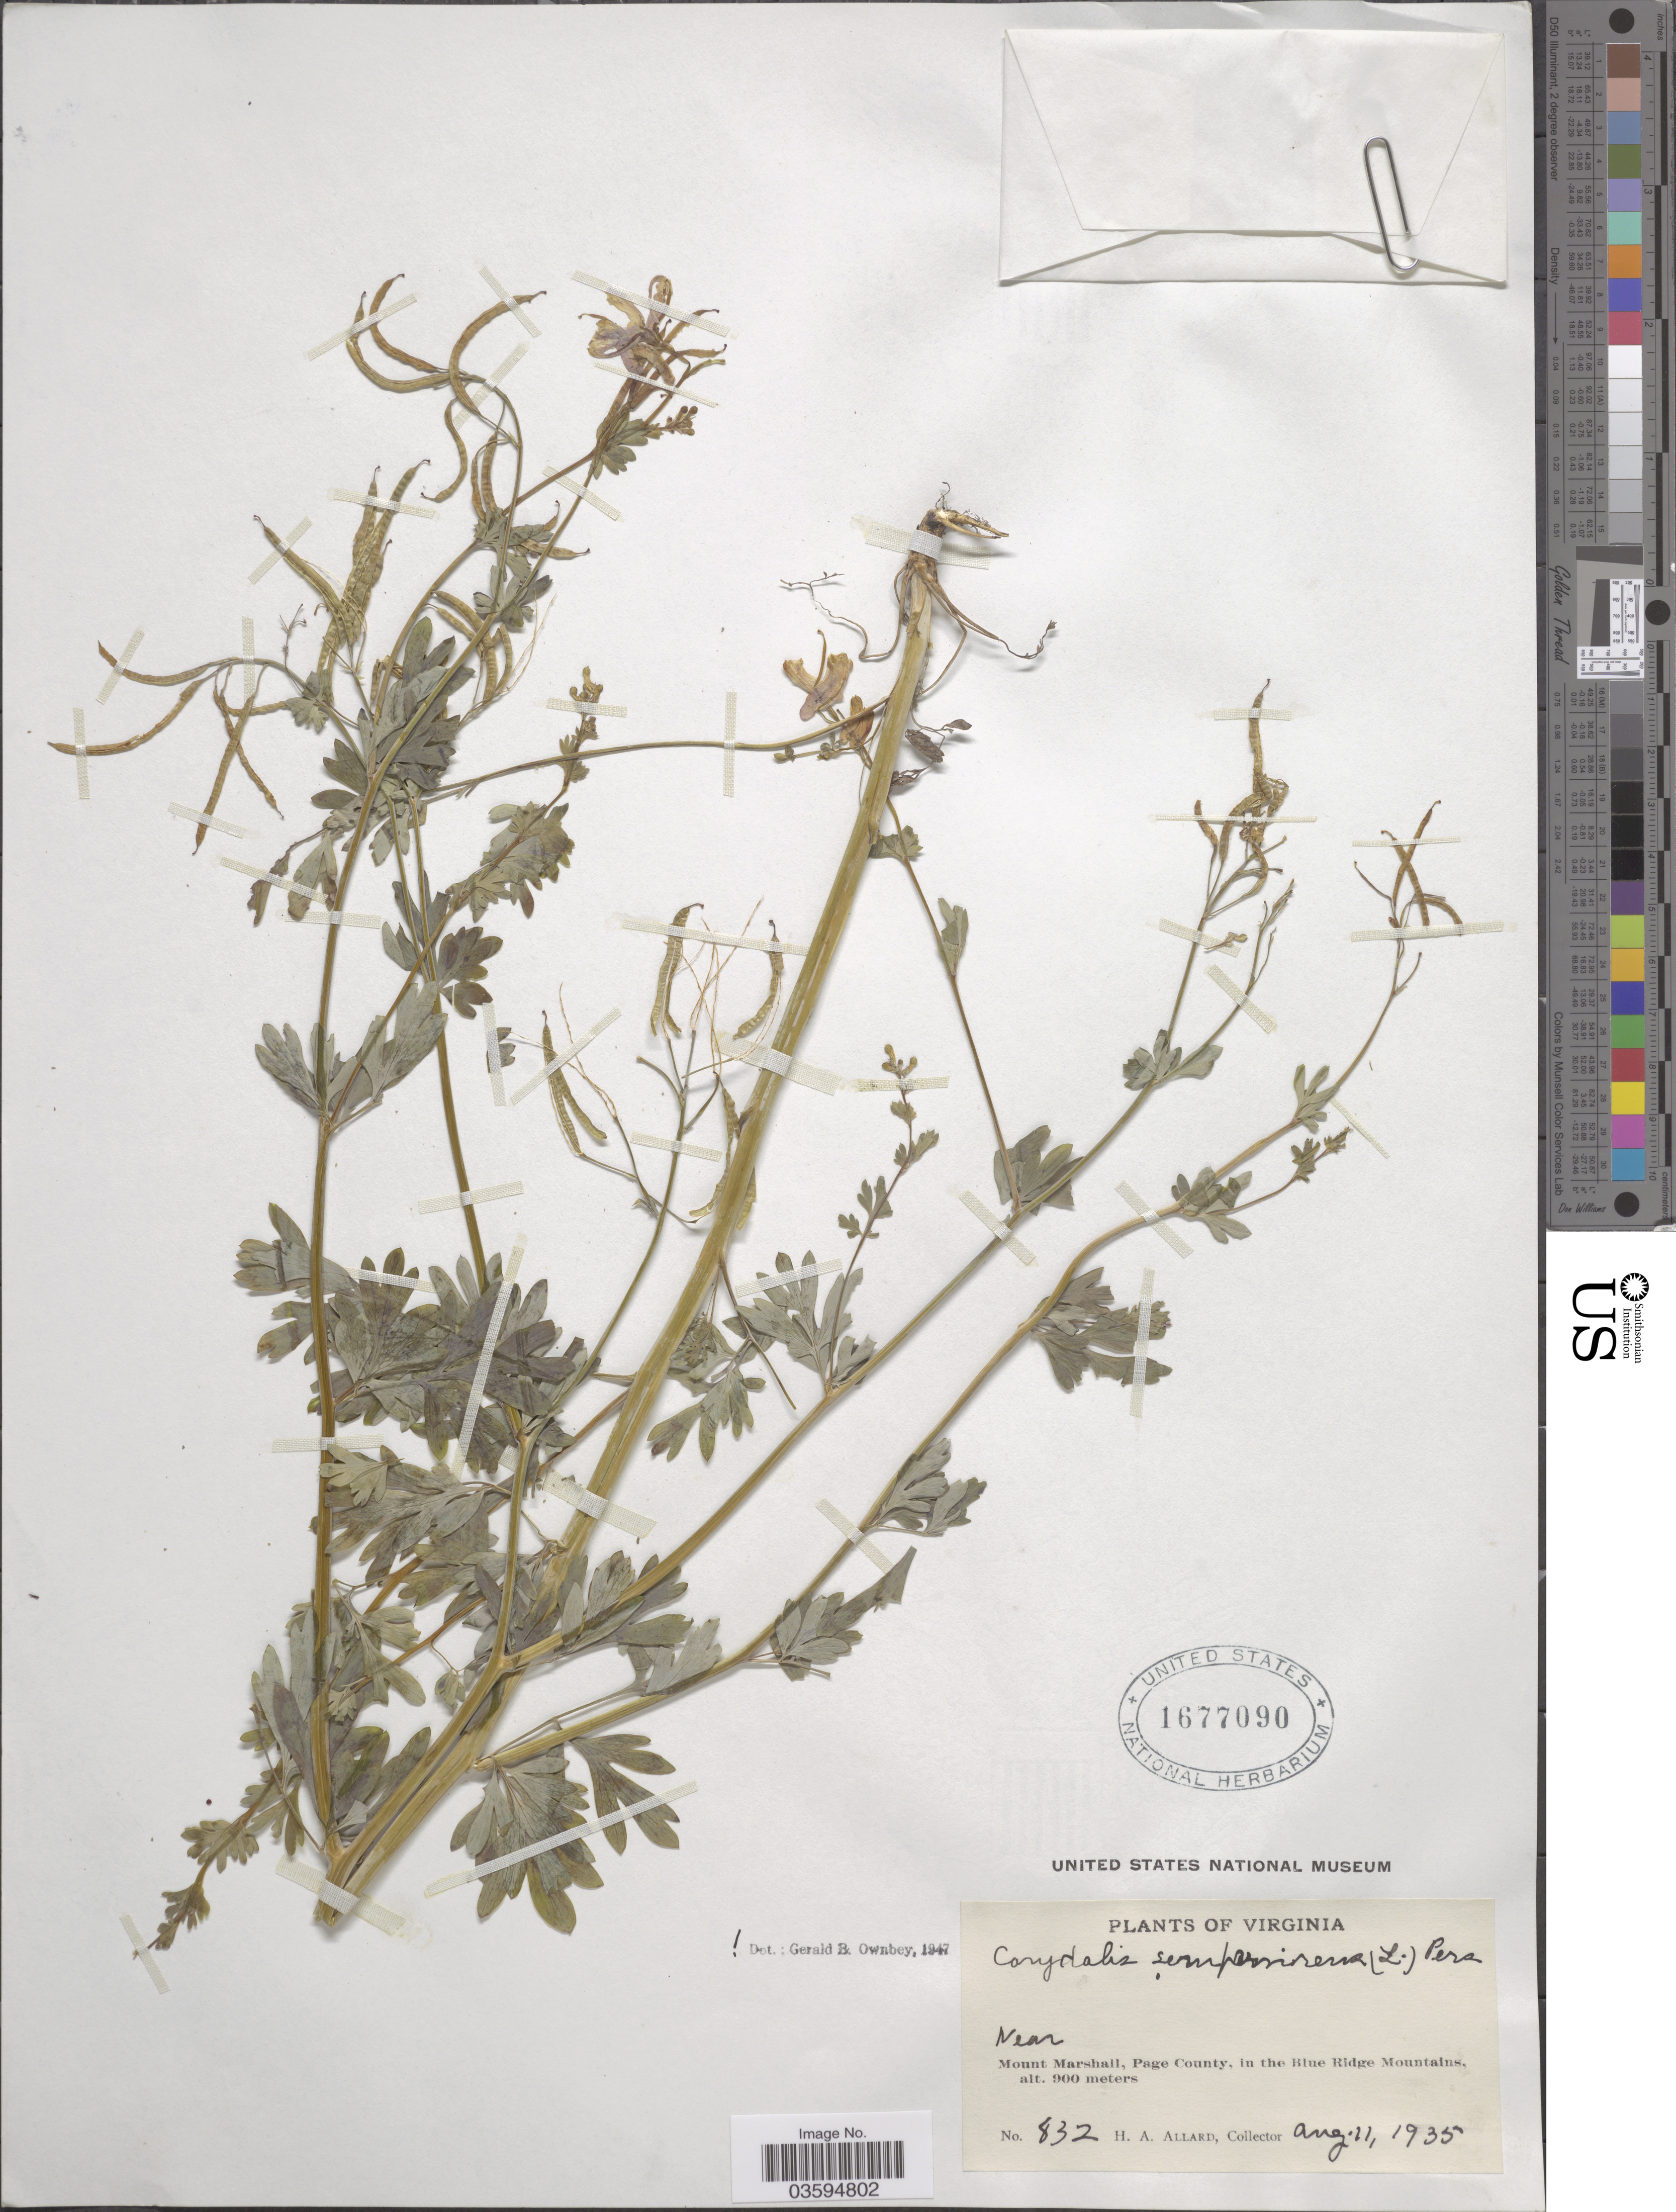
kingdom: Plantae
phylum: Tracheophyta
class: Magnoliopsida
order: Ranunculales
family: Papaveraceae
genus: Capnoides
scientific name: Capnoides sempervirens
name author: (L.) Borkh.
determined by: Strong, M. T., (US), Smithsonian Institution - National Museum of Natural History (UNITED STATES)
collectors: H. A. Allard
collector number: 832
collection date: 1935-08-11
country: United States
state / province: Virginia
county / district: Page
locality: Near Mount Marshall, in the Blue Ridge Mountains.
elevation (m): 900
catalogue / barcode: US 1677090